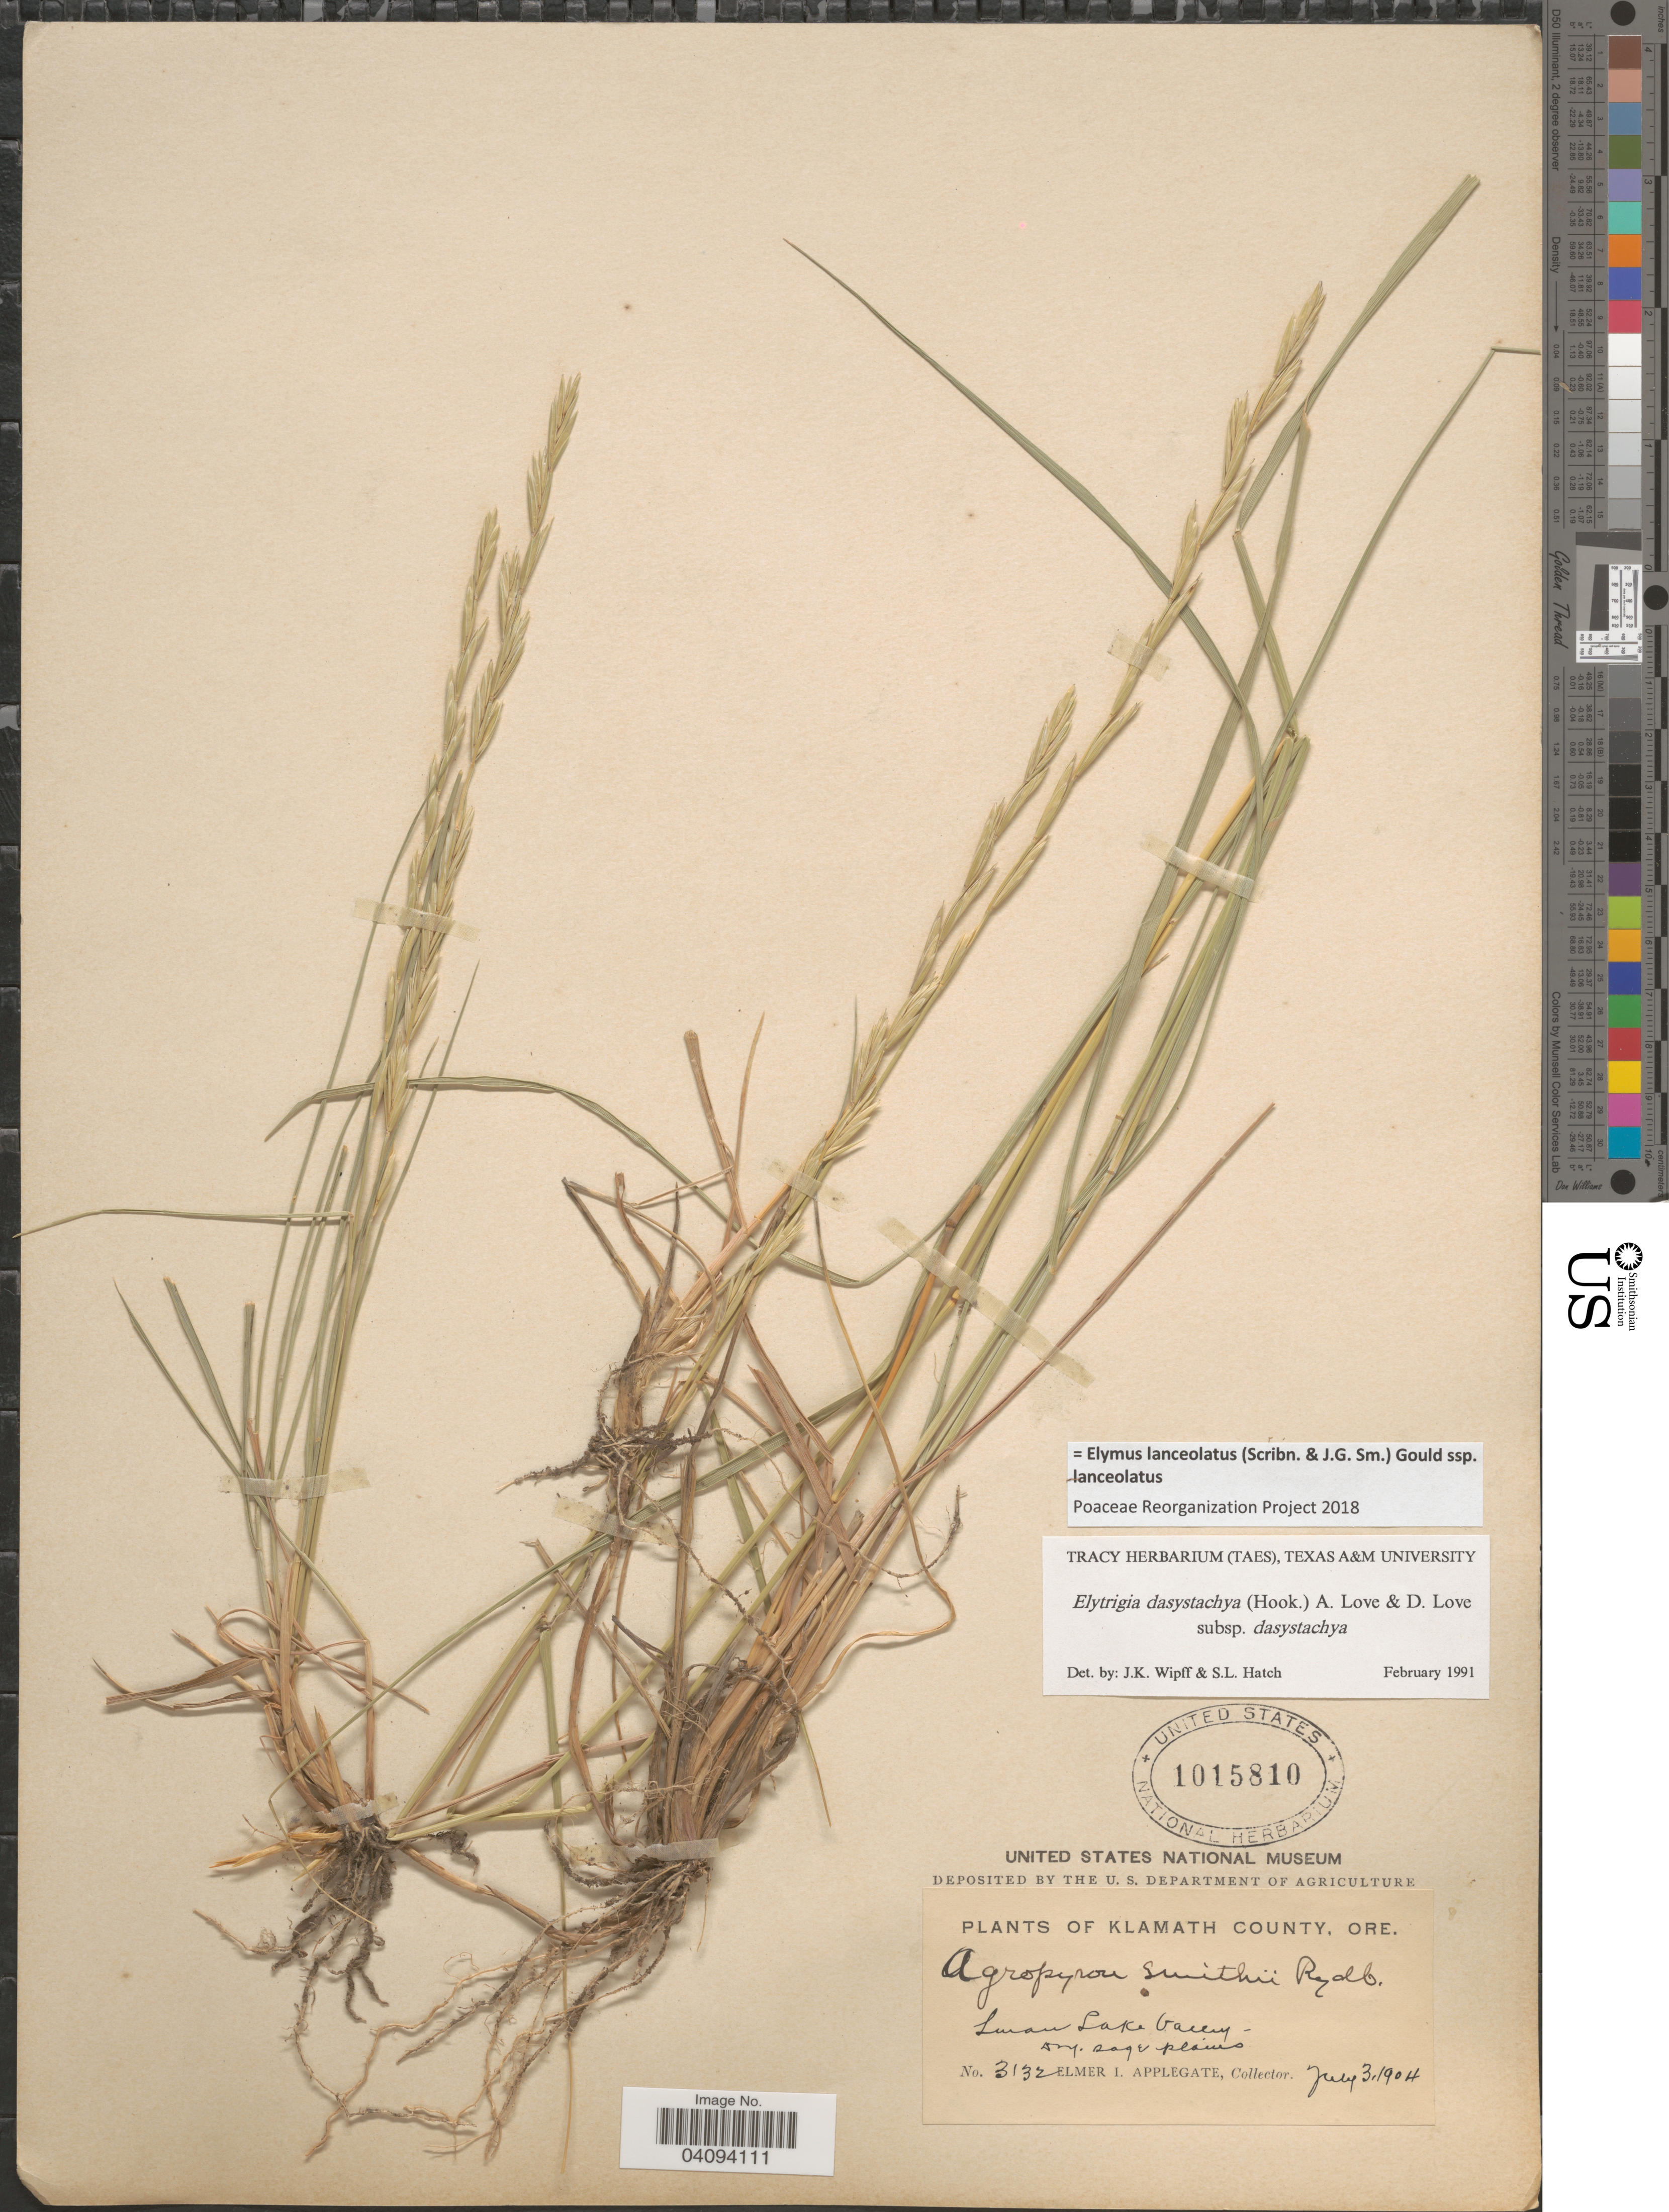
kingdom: Plantae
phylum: Tracheophyta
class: Liliopsida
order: Poales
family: Poaceae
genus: Elymus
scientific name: Elymus lanceolatus subsp. lanceolatus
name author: (Scribn. & J.G. Sm.) Gould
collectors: E. I. Applegate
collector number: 3132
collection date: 1904-07-03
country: United States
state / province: Oregon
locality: Klamath County. Luran Lake Valley.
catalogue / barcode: US 1015810